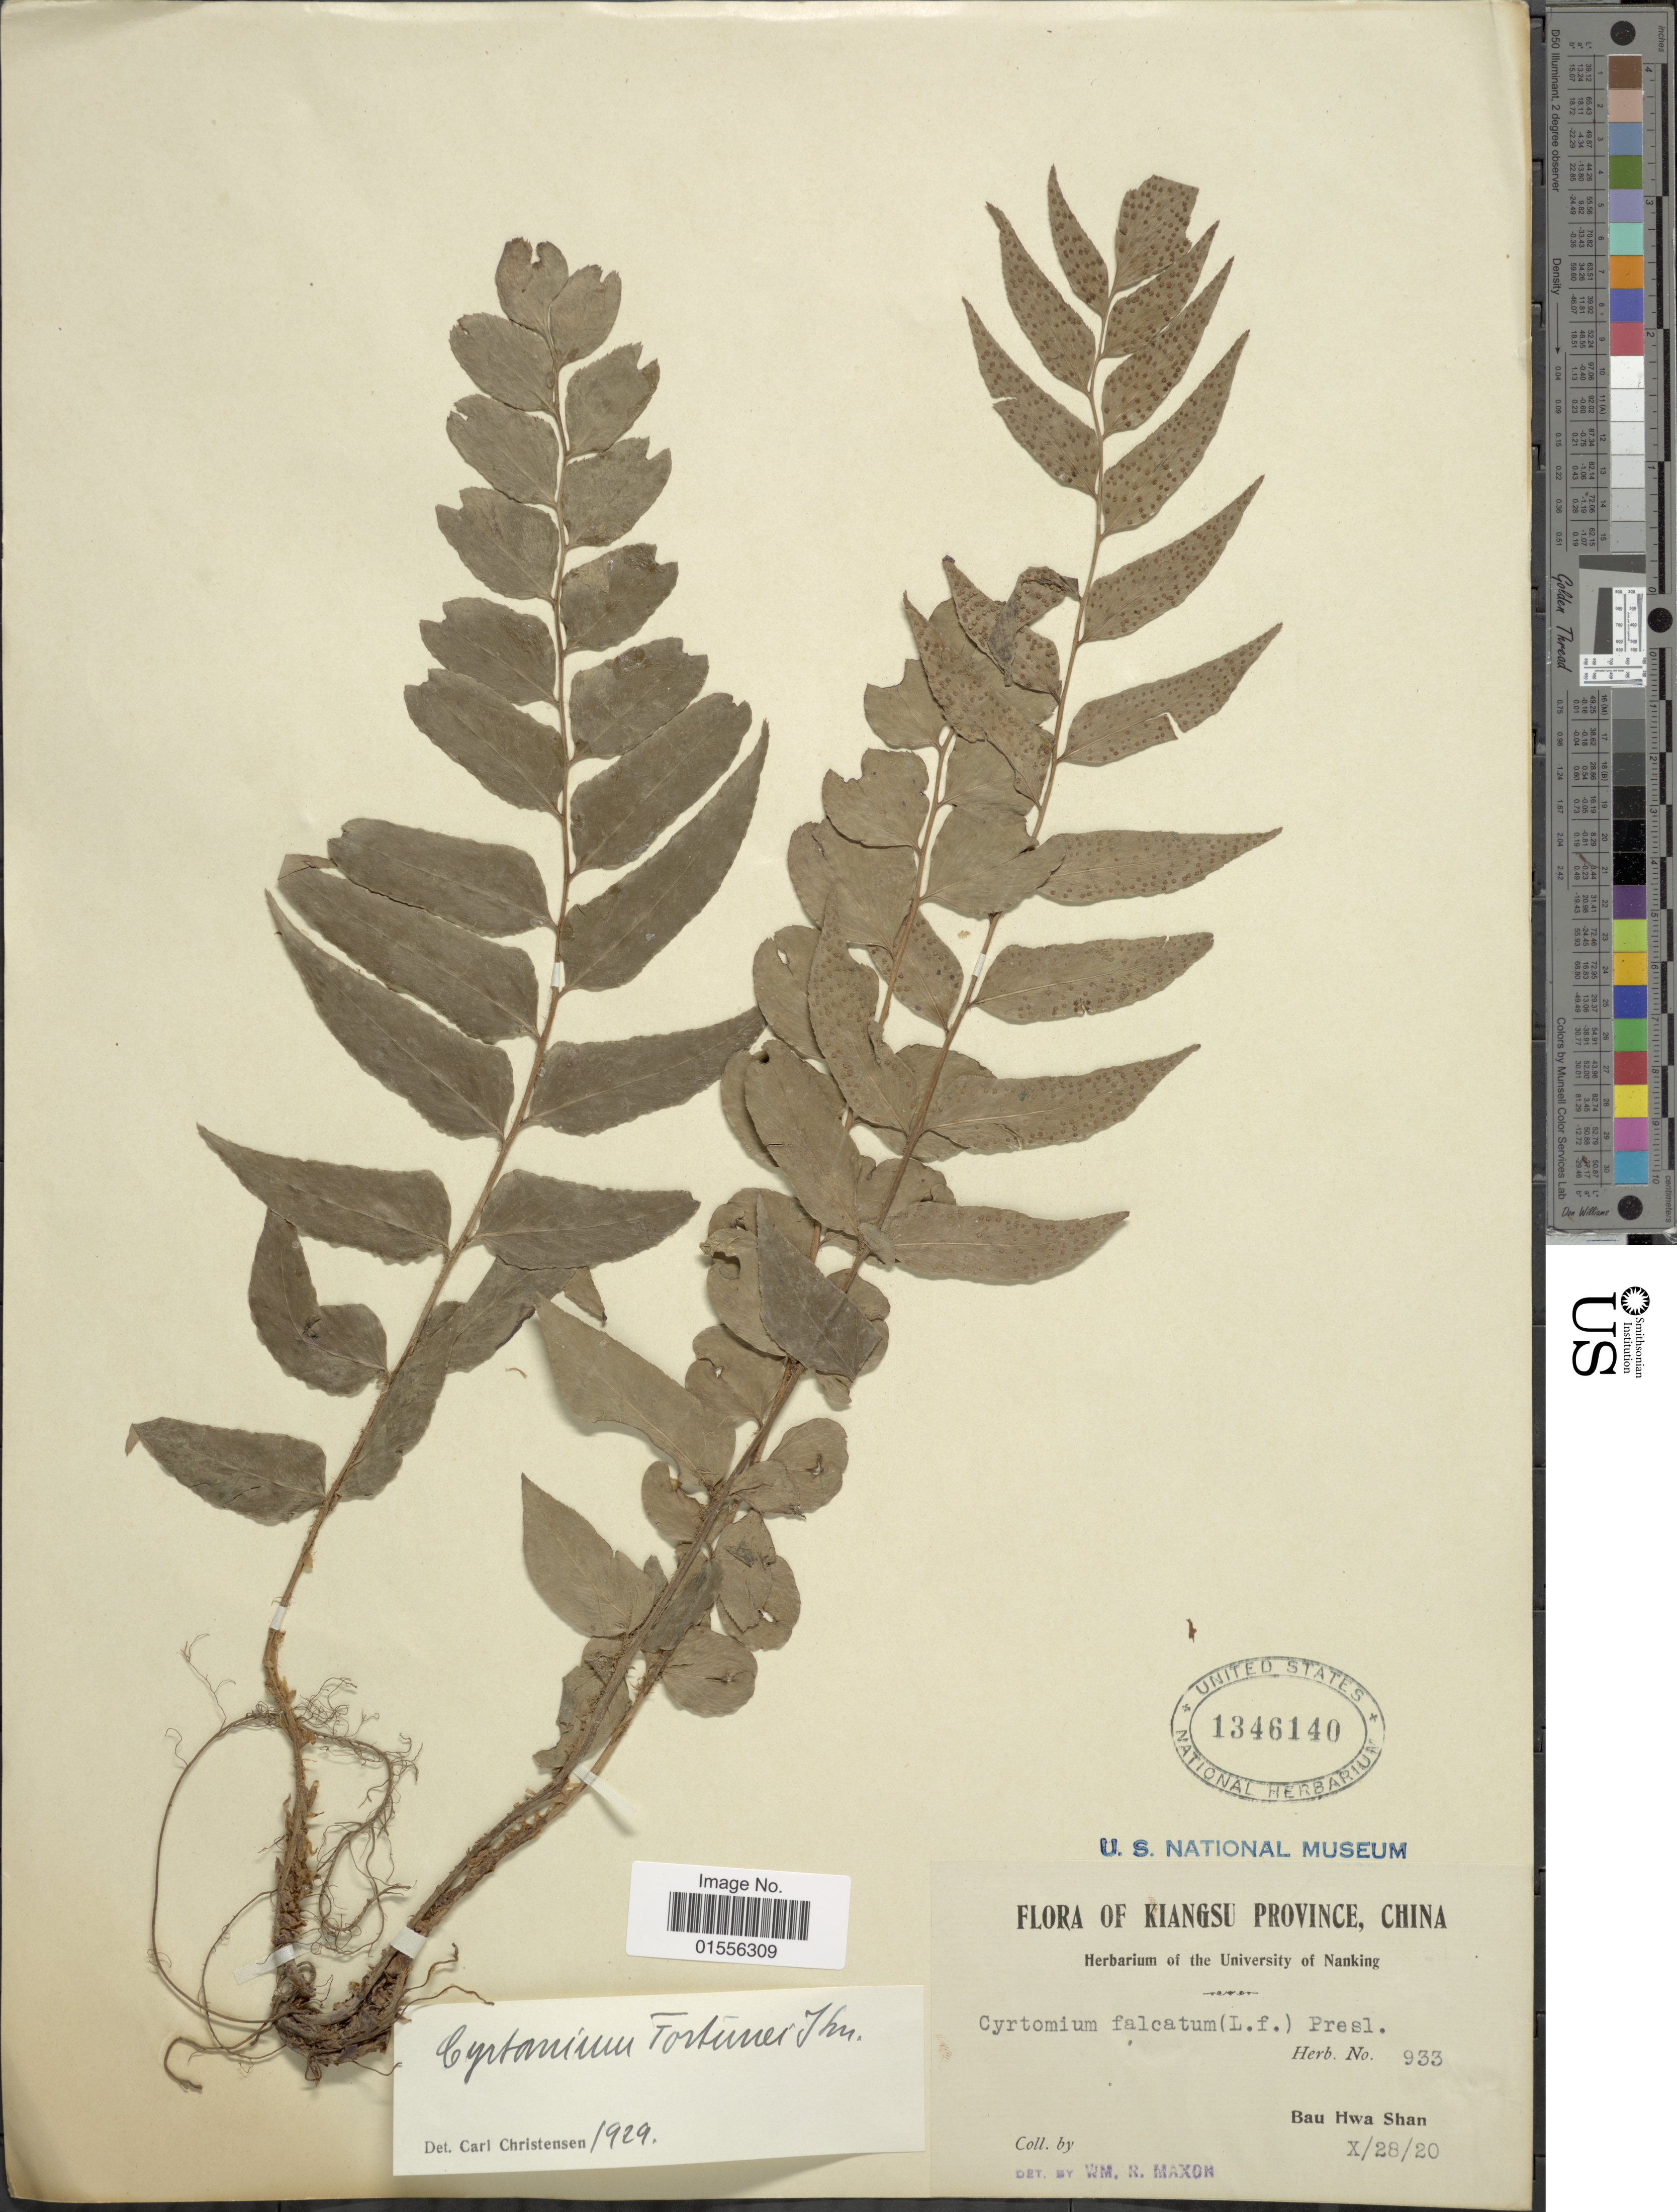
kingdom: Plantae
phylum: Tracheophyta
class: Polypodiopsida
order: Polypodiales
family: Dryopteridaceae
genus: Cyrtomium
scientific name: Cyrtomium fortunei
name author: J. Sm.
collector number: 933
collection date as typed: Transcribed d/m/y: 28/10/20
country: China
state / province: Jiangsu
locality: Kiangsu Province, Bau hwa Shan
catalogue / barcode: US 1346140